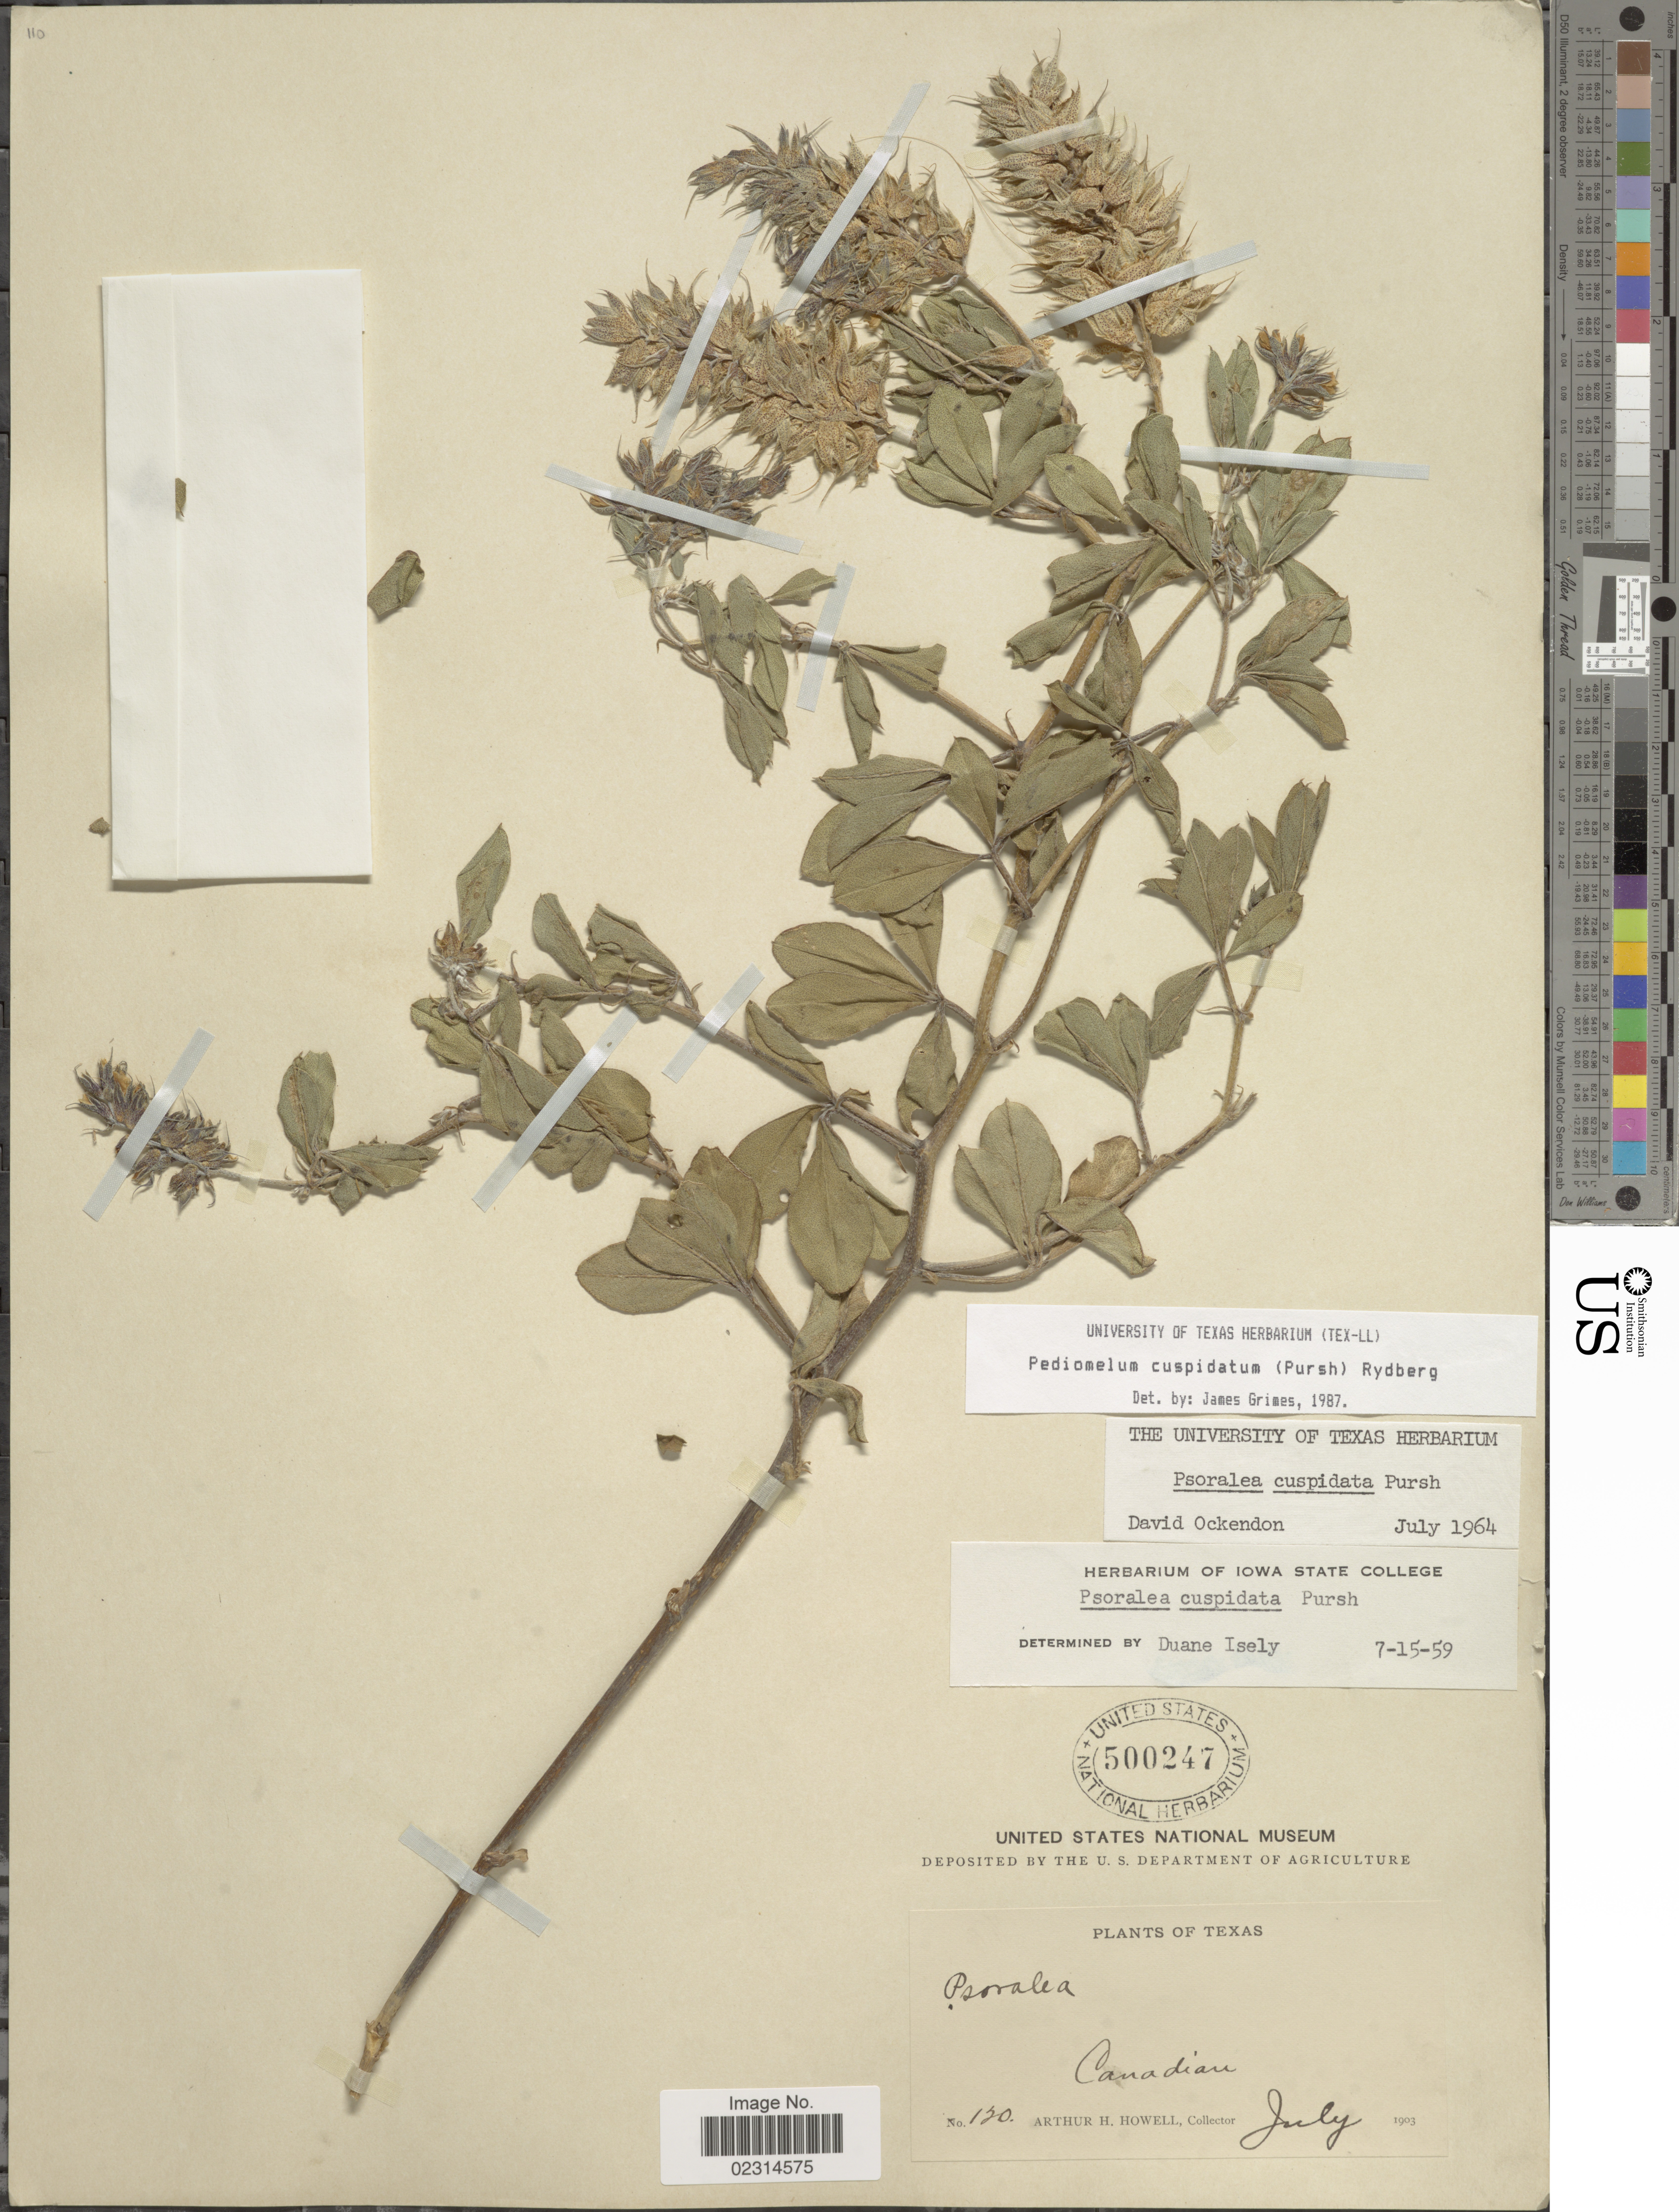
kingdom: Plantae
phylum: Tracheophyta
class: Magnoliopsida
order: Fabales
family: Fabaceae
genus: Pediomelum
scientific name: Pediomelum cuspidatum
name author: (Pursh) Rydb.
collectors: A. Howell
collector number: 120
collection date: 1903-07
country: United States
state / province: Texas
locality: Canadian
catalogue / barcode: US 500247